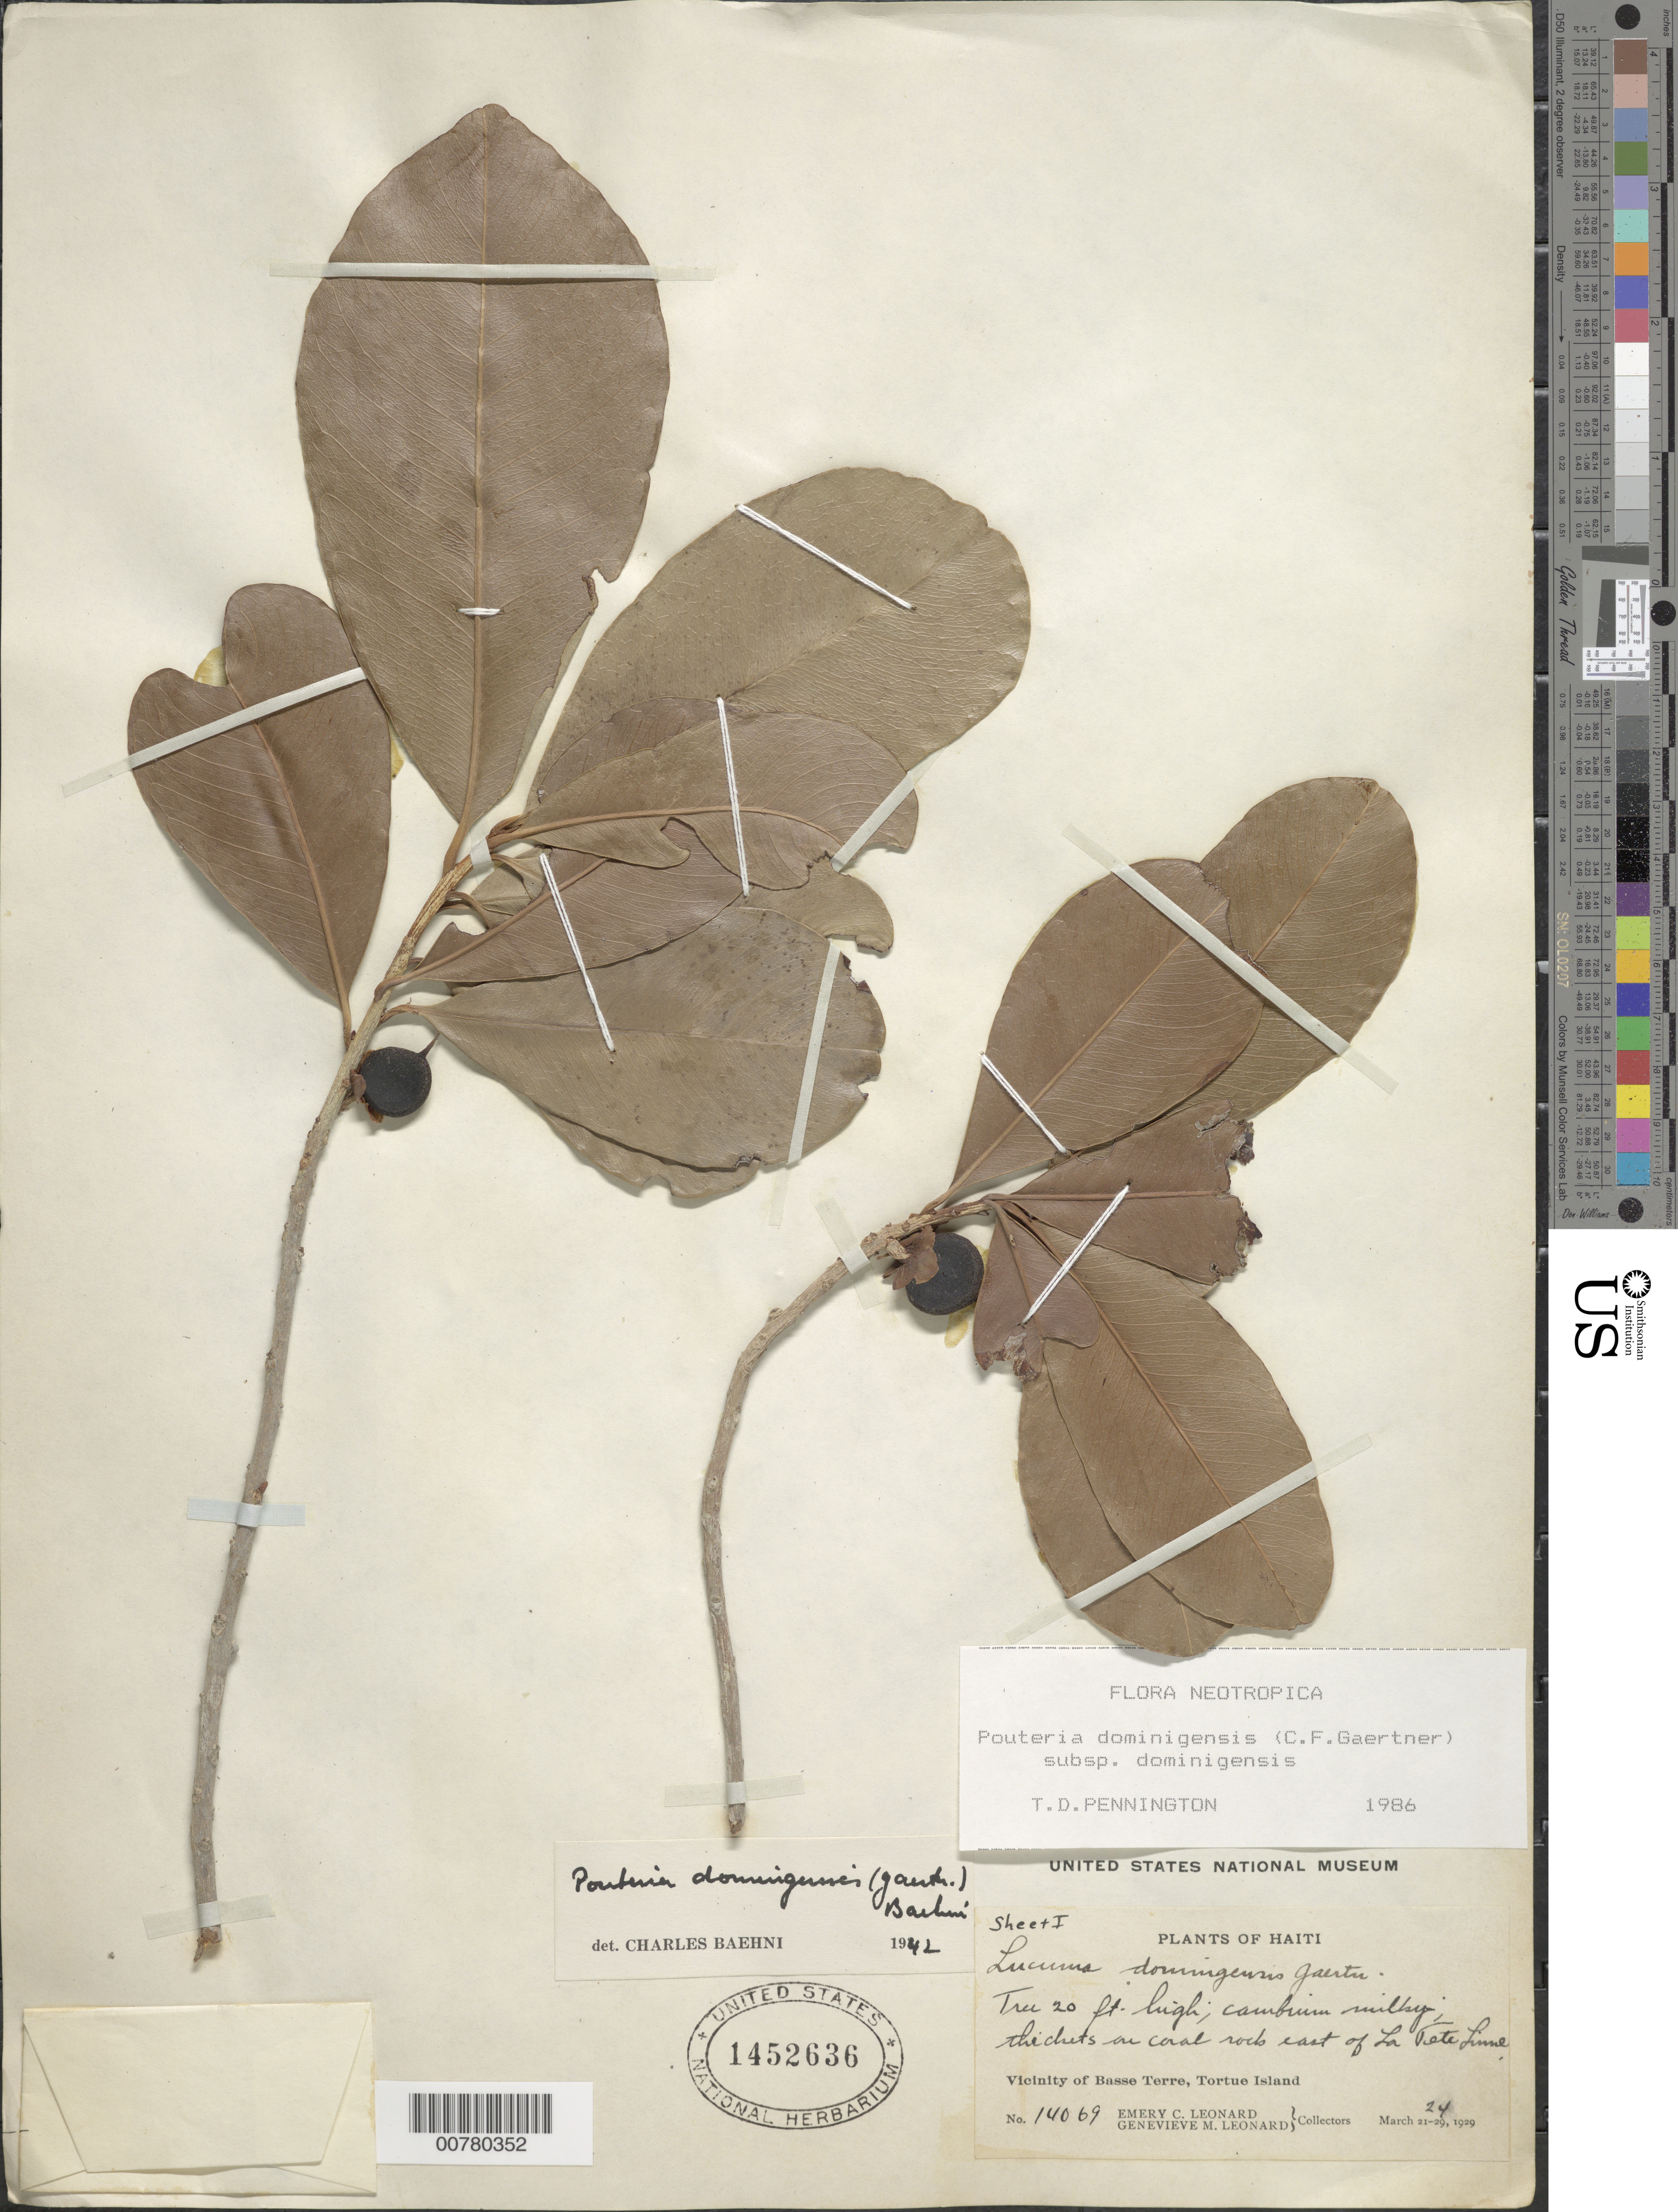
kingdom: Plantae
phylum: Tracheophyta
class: Magnoliopsida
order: Ericales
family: Sapotaceae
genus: Pouteria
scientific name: Pouteria domingensis subsp. domingensis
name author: (C.F. Gaertn.) Baehni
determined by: Pennington, T. D., (K)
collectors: E. C. Leonard & G. M. Leonard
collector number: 14069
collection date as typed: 24 Mar 1929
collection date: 1929-03-24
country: Haiti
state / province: Nord-Óuest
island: Île de la Tortue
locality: Tortue Island, vicinity of Basse Terre, east of La Tete Linne.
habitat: Thicket on coral rock.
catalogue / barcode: US 1452636